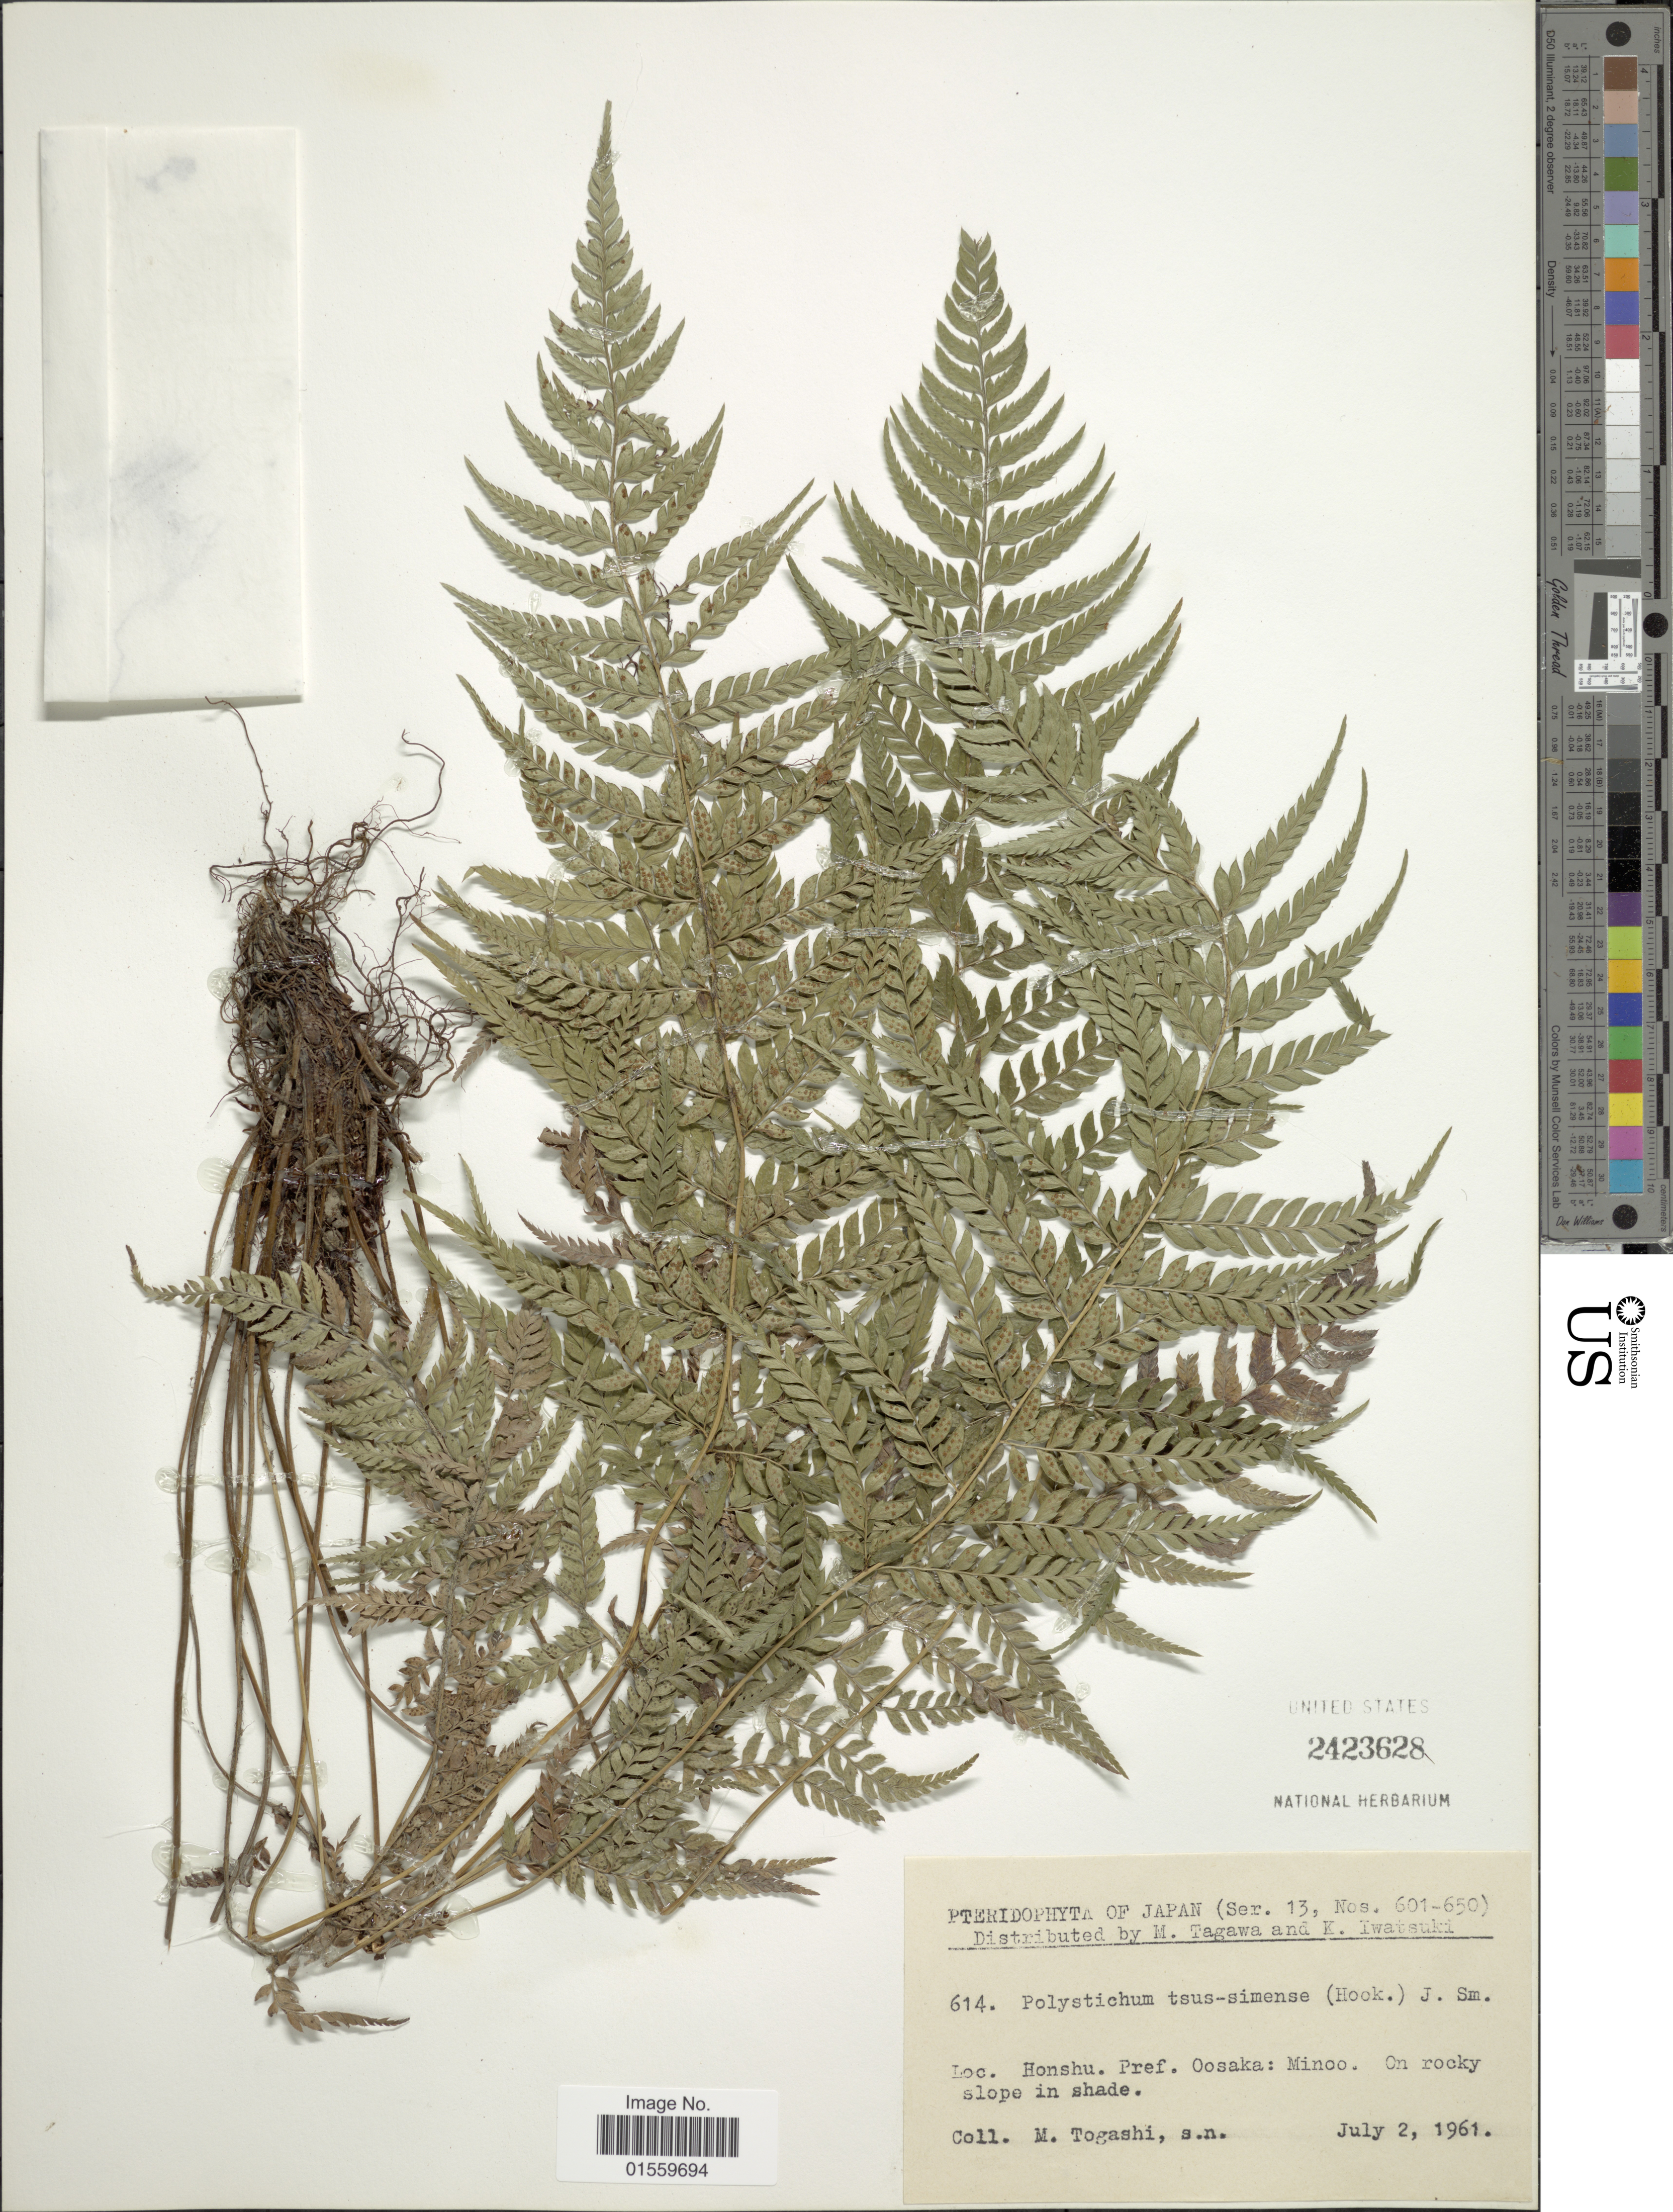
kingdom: Plantae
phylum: Tracheophyta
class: Polypodiopsida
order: Polypodiales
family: Dryopteridaceae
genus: Polystichum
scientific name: Polystichum tsus-simense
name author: (Hook.) J. Sm.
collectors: M. Togashi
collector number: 614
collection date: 1961-07-02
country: Japan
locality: Honshu, Pref. Oosaka: Minoo.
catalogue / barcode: US 2423628